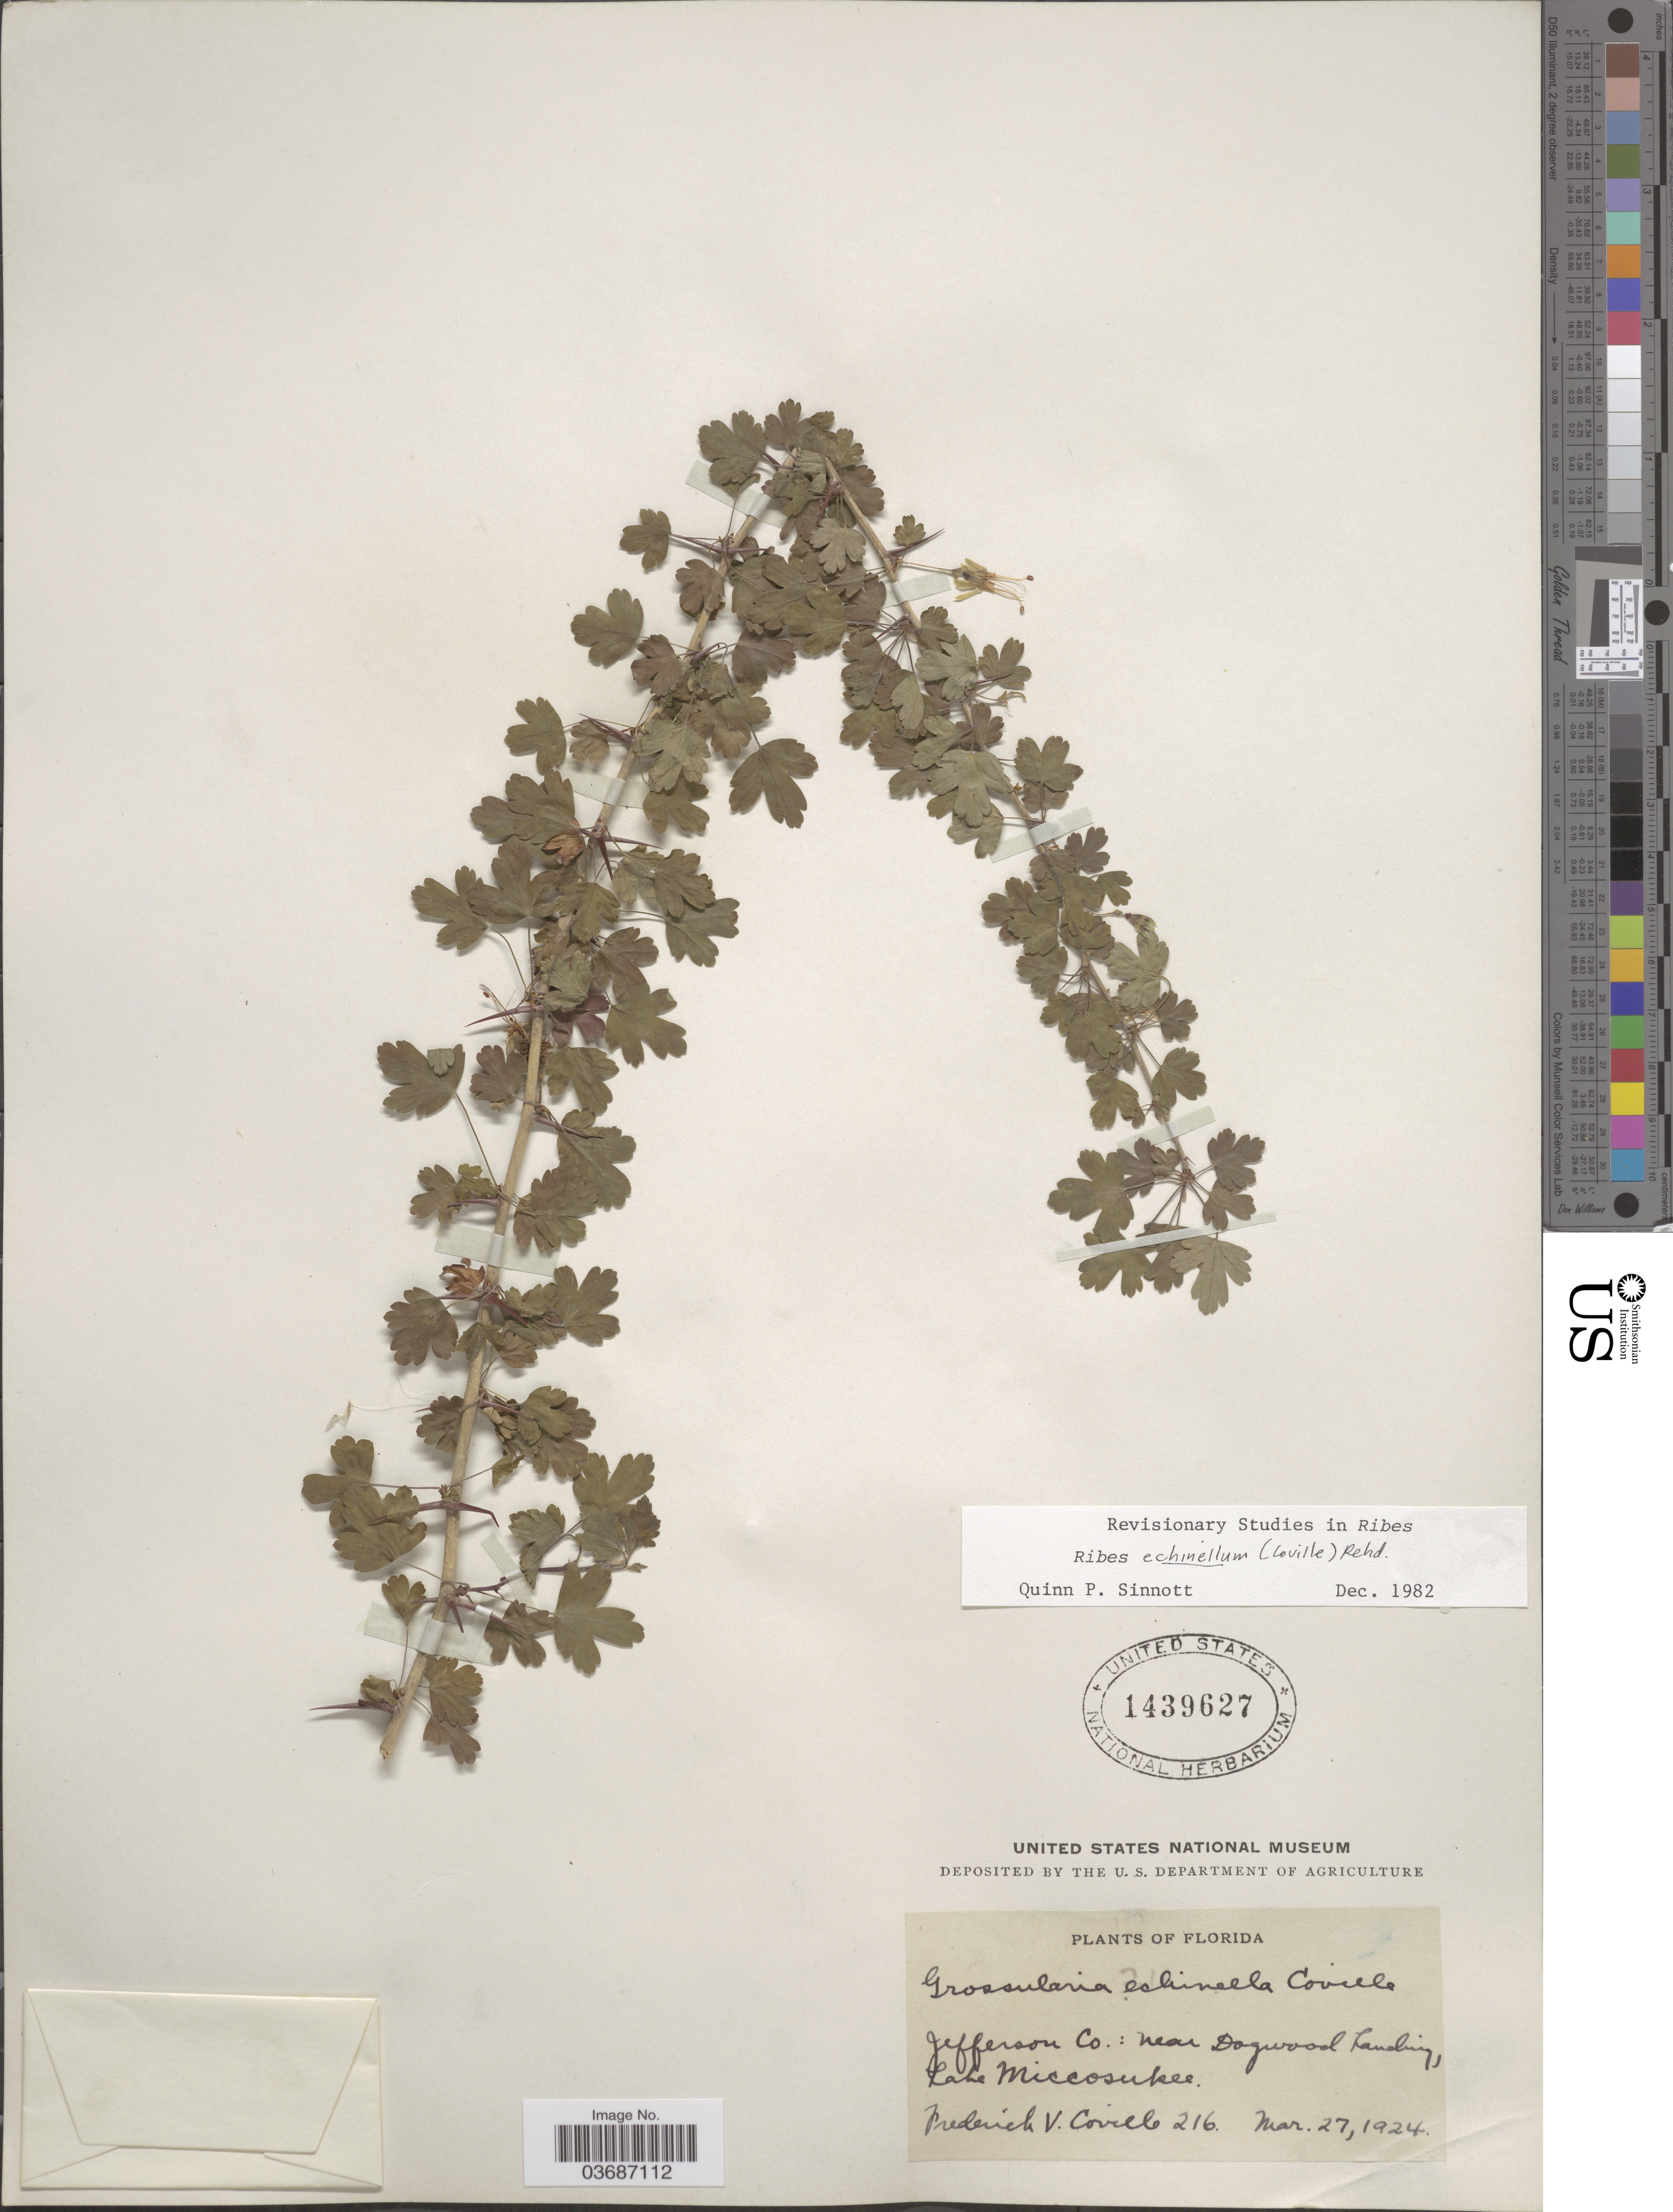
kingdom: Plantae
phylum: Tracheophyta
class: Magnoliopsida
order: Saxifragales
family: Grossulariaceae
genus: Ribes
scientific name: Ribes echinellum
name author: (Coville) Rehder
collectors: F. V. Coville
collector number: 216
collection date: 1924-03-27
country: United States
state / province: Florida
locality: Jefferson Co.: near Dogwood Landing, Lake Miccosukee.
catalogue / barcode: US 1439627